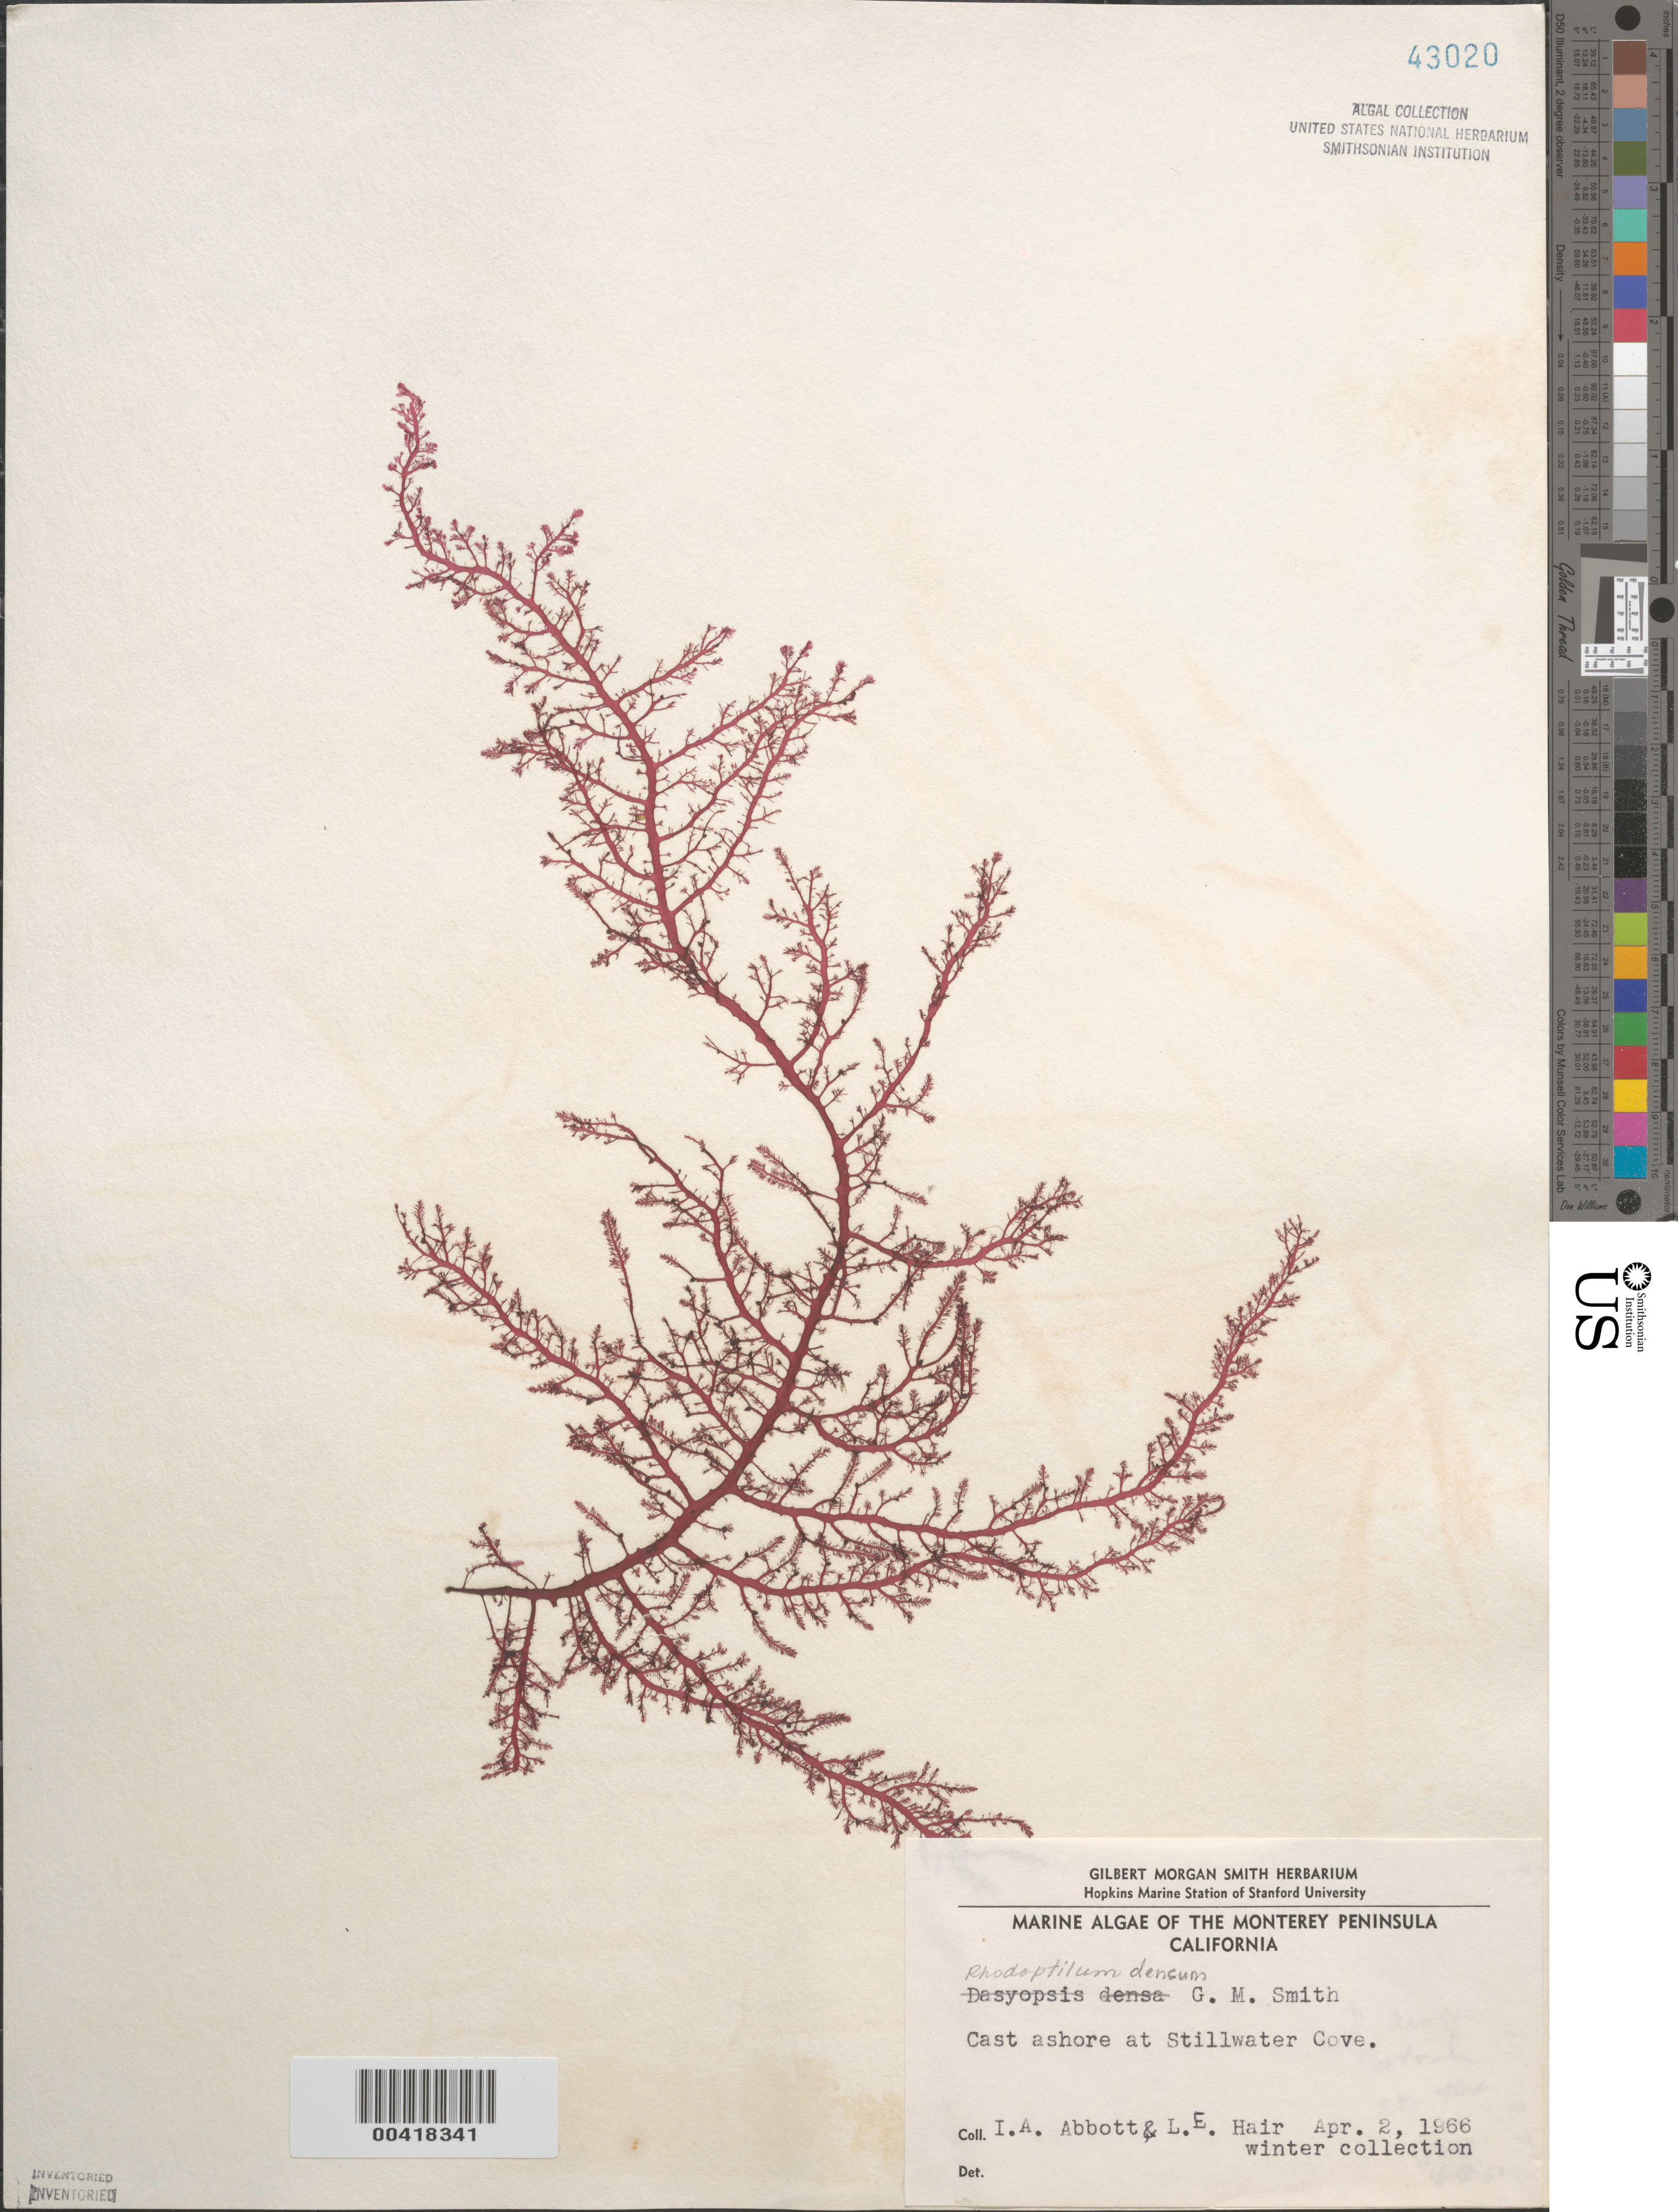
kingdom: Plantae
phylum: Rhodophyta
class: Florideophyceae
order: Ceramiales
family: Dasyaceae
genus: Rhodoptilum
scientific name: Rhodoptilum plumosum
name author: (Harv. & Bail.) Kylin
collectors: I. A. Abbott & L. Hair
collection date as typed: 02 Apr 1965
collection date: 1965-04-02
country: United States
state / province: California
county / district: Monterey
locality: Stillwater Cove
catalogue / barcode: US 43020